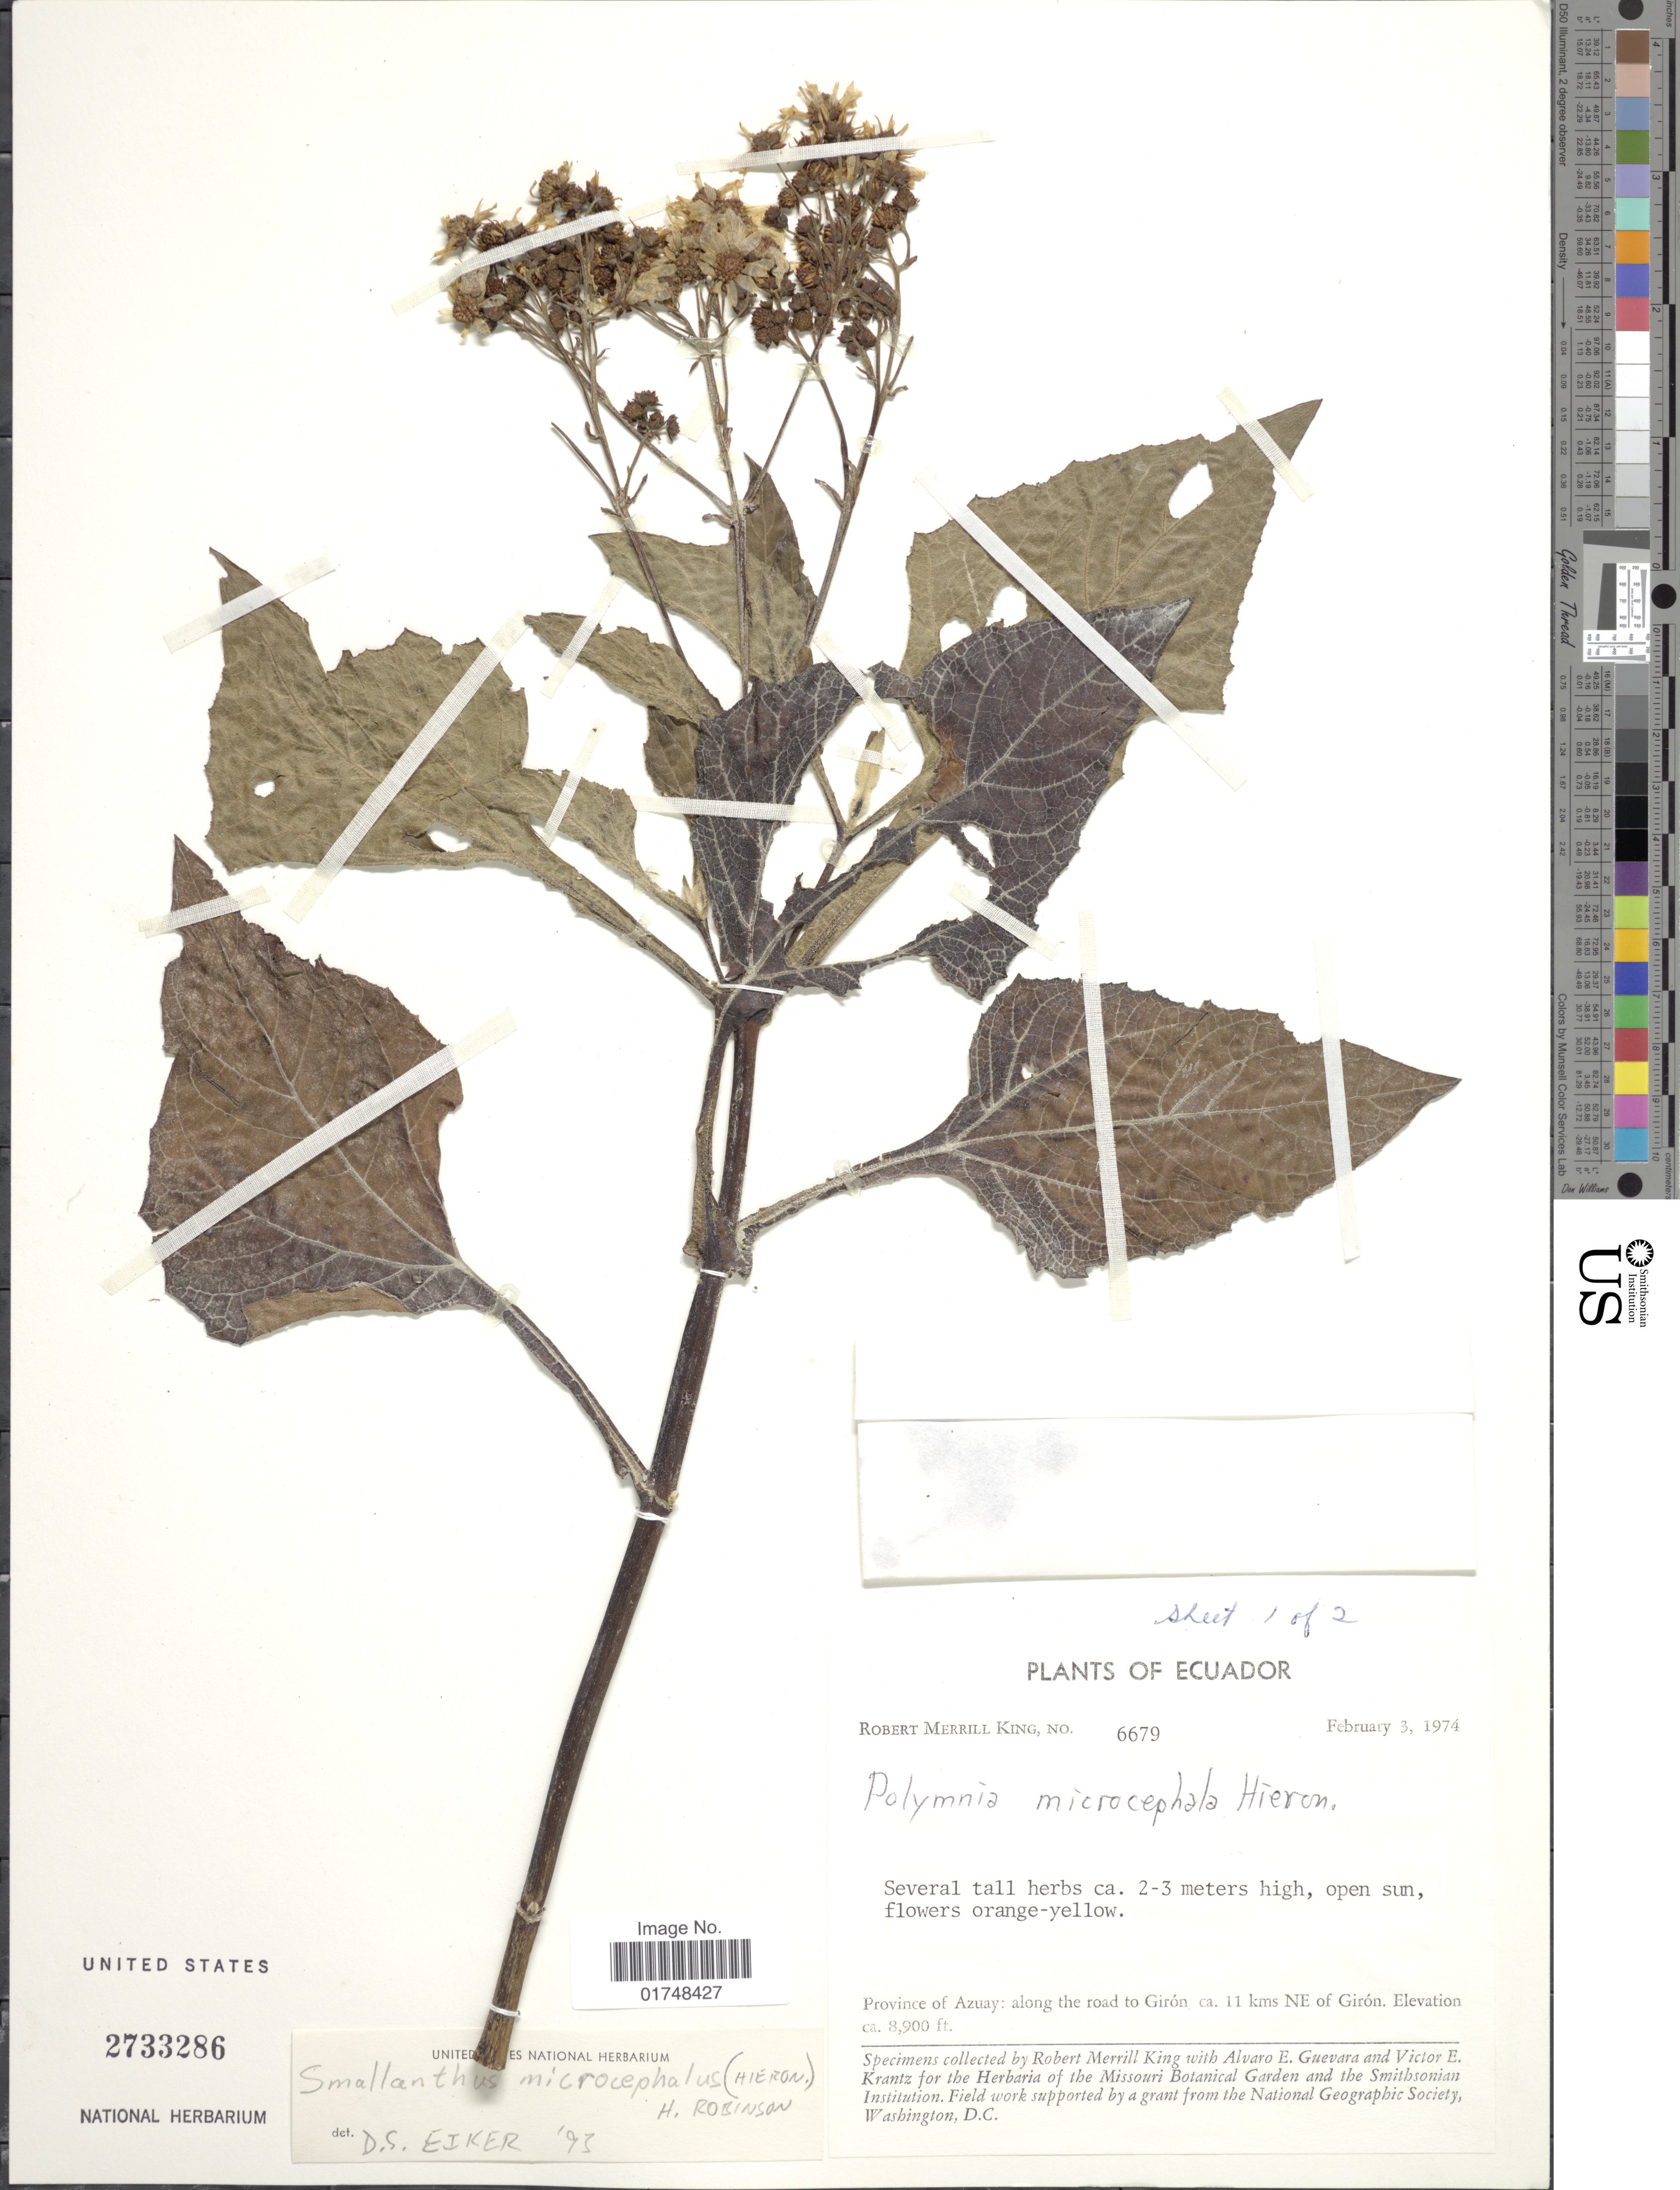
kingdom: Plantae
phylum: Tracheophyta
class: Magnoliopsida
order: Asterales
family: Asteraceae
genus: Smallanthus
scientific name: Smallanthus microcephalus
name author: (Hieron.) H. Rob.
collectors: R. M. King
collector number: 6679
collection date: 1974-02-03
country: Ecuador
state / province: Azuay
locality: Along the road to Giron, ca 11 kms NE of Giron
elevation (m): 2713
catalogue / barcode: US 2733286